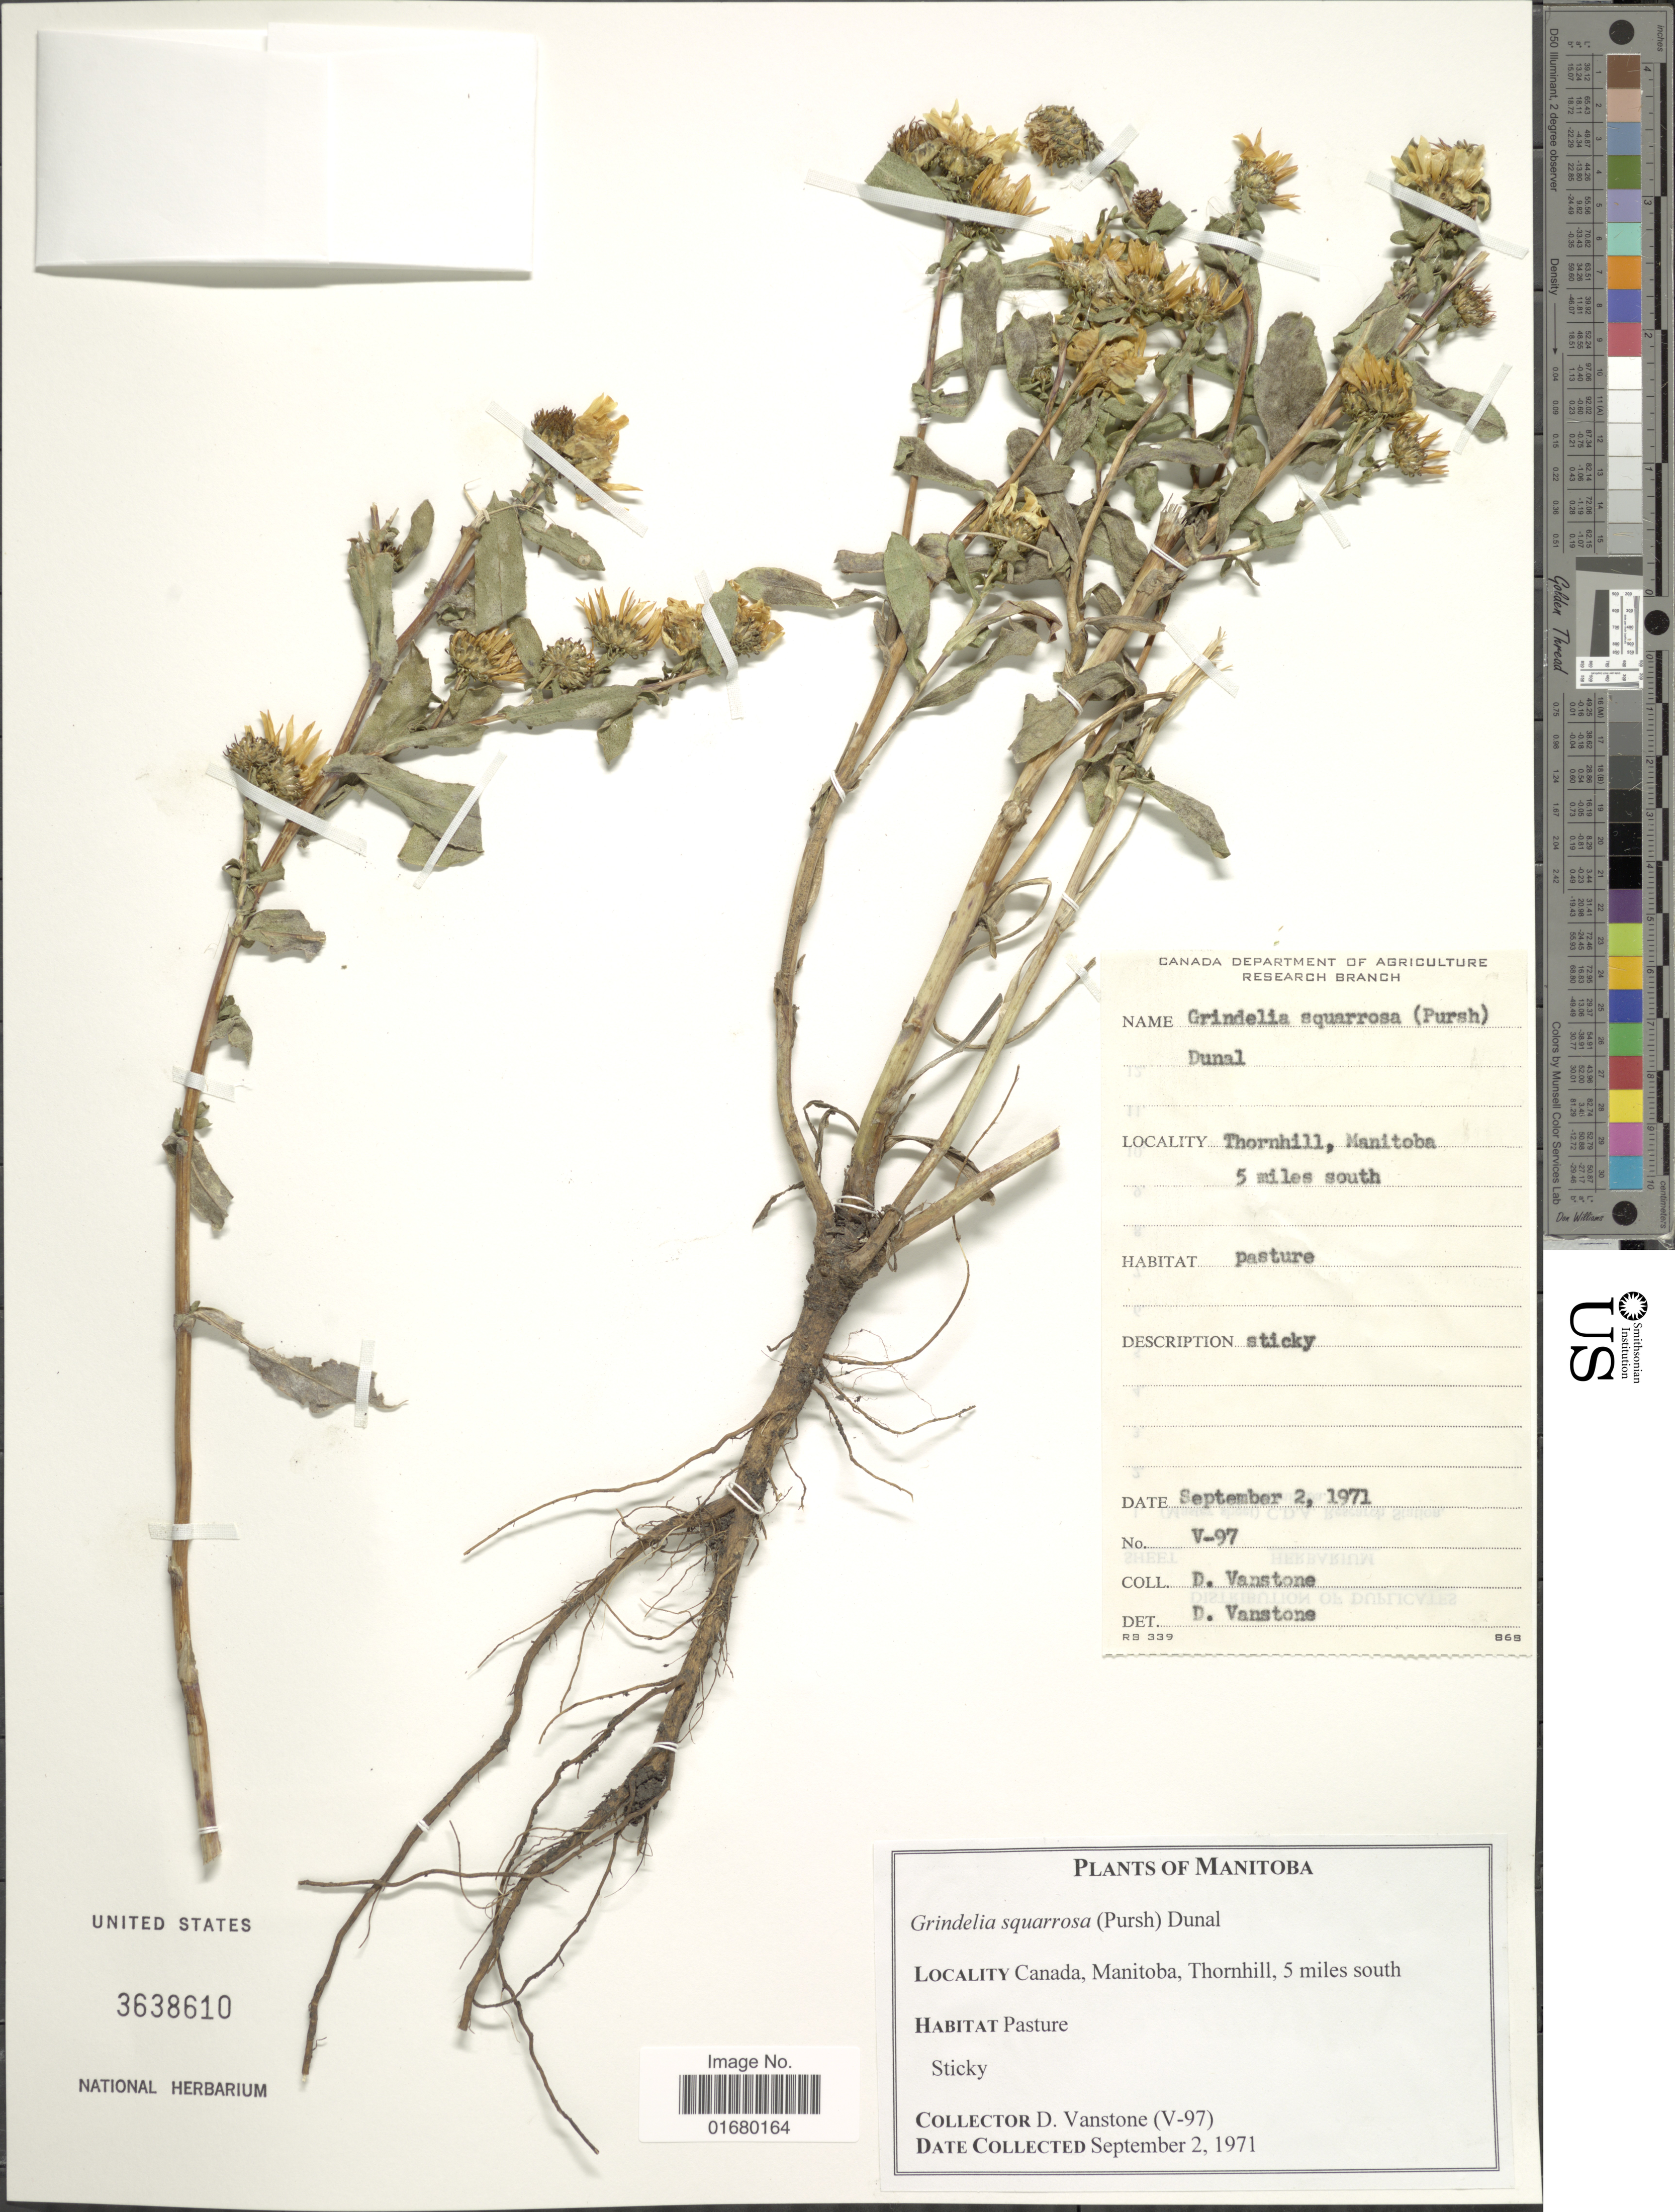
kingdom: Plantae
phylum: Tracheophyta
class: Magnoliopsida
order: Asterales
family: Asteraceae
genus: Grindelia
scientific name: Grindelia squarrosa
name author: (Pursh) Dunal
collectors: D. Vanstone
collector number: V-97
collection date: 1971-09-02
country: Canada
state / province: Manitoba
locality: Canada, Manitoba, Thornhill, 5 miles south.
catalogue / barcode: US 3638610